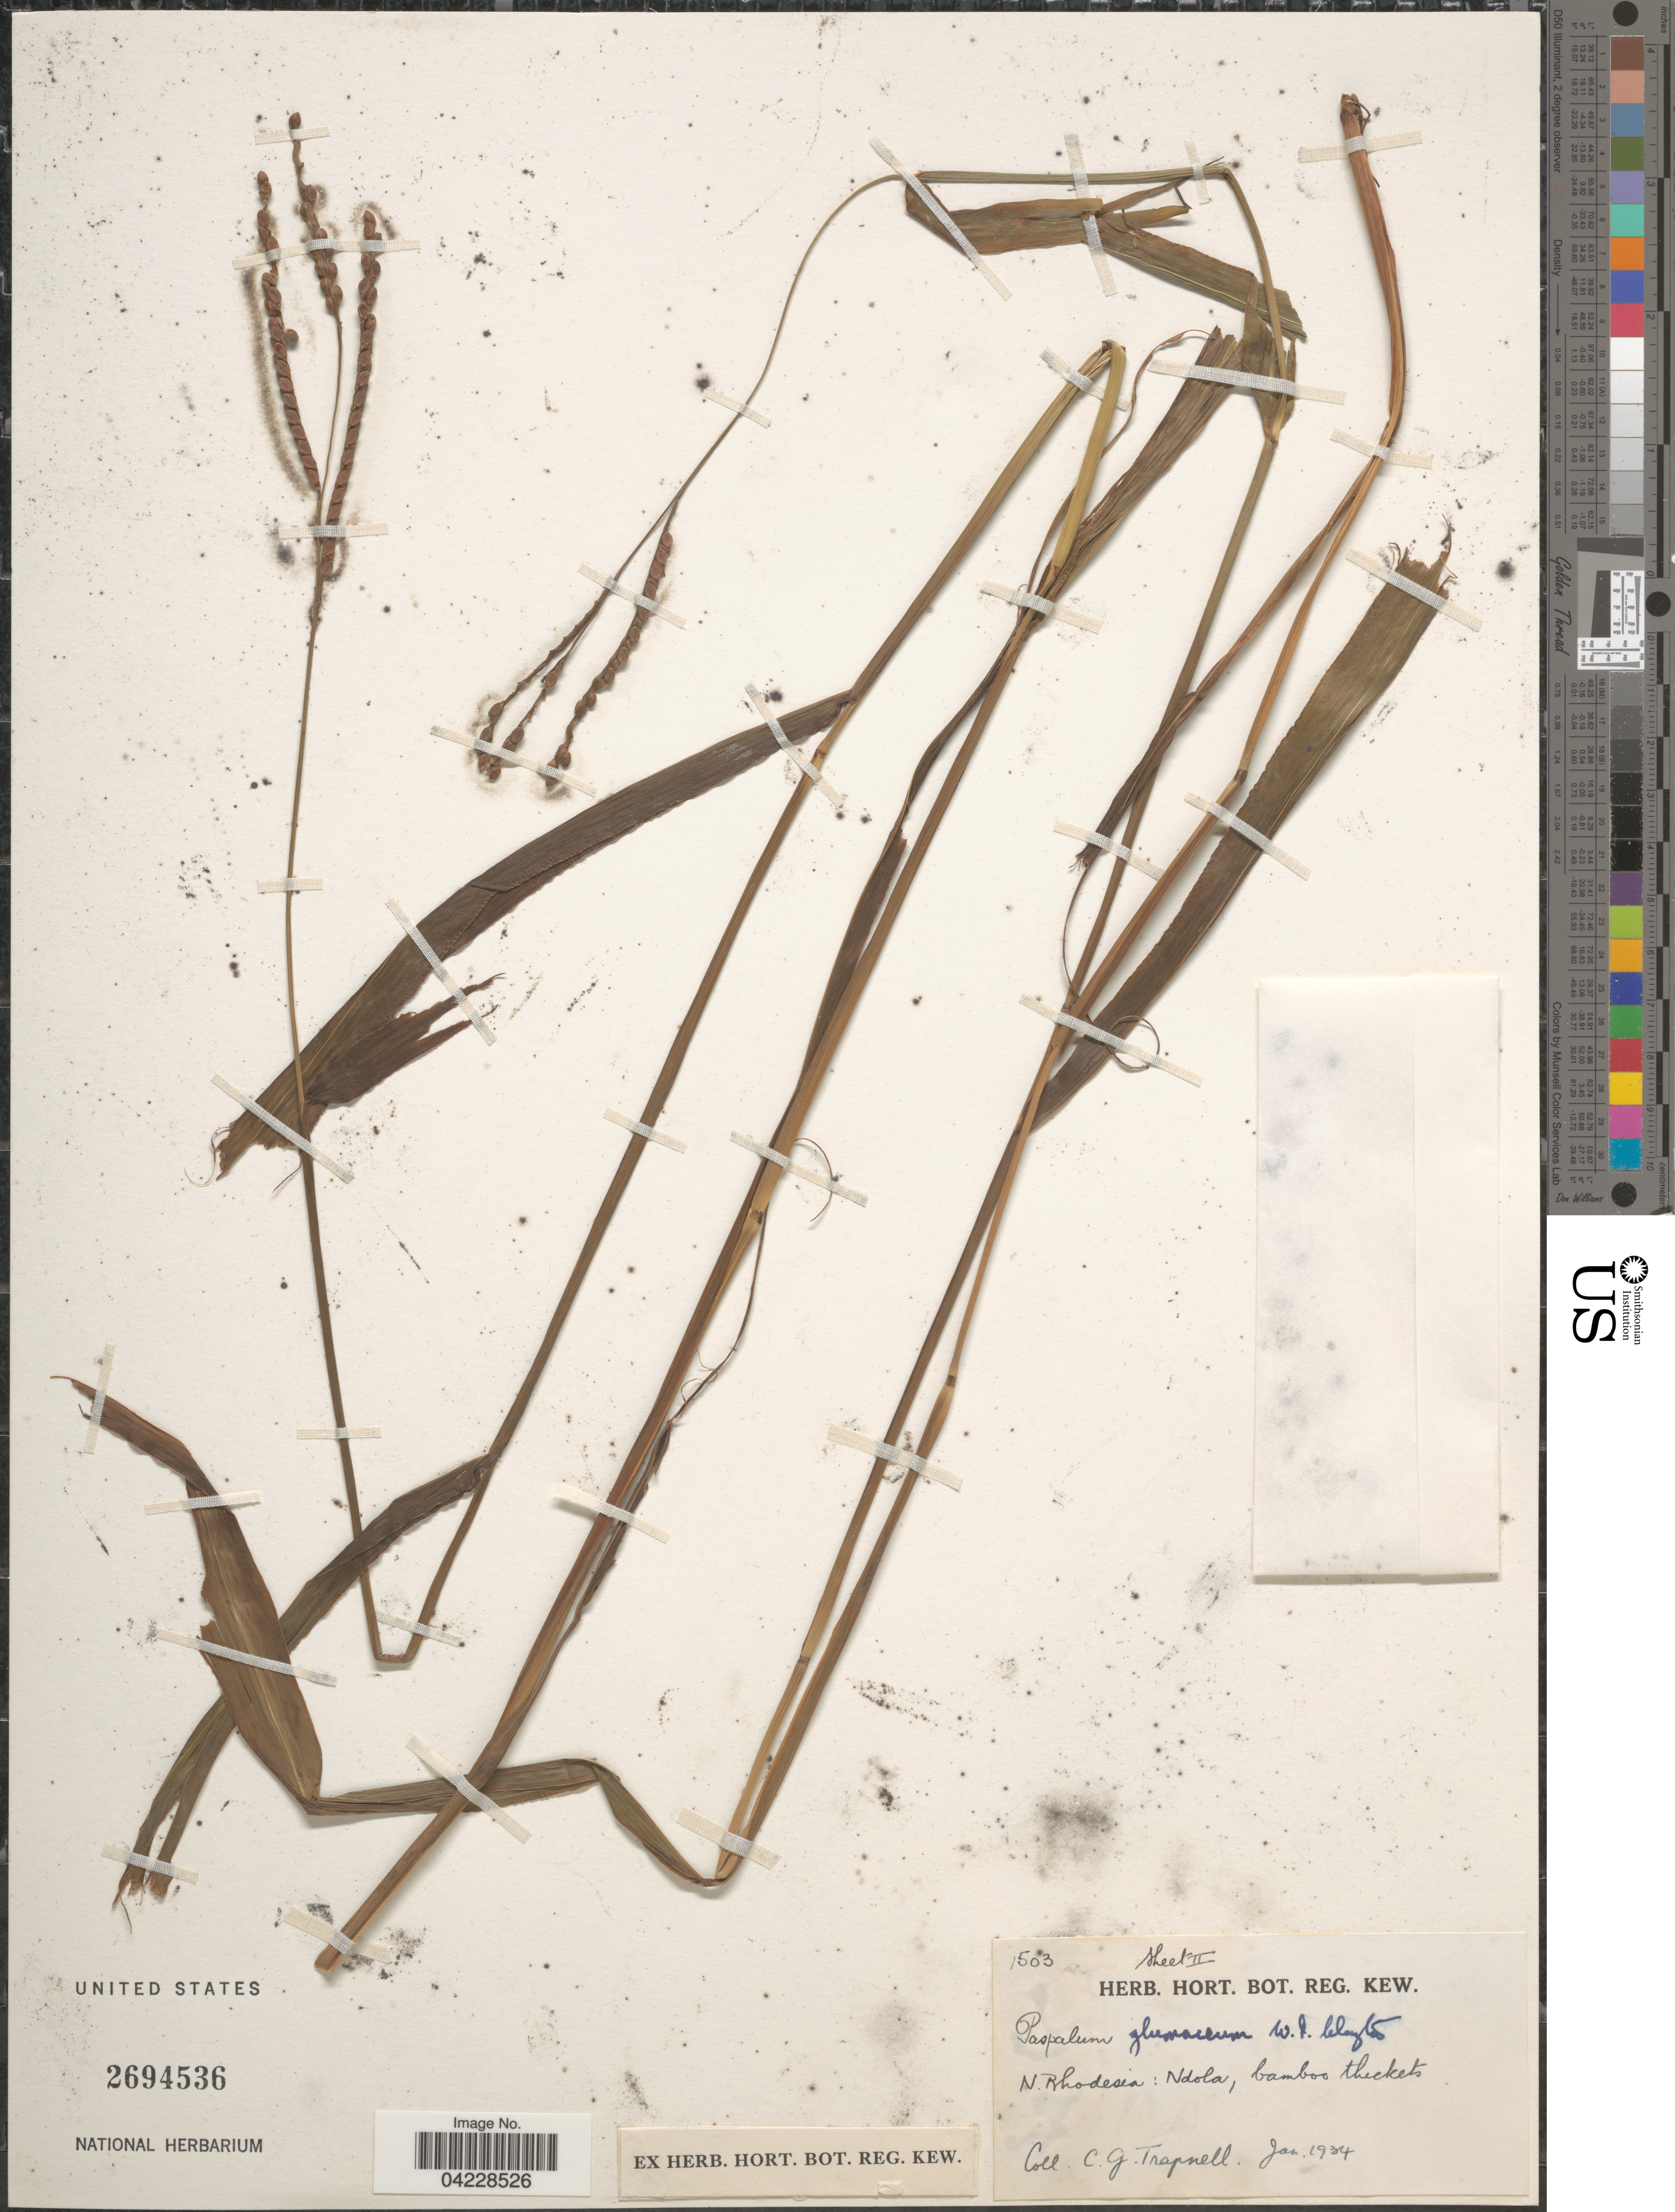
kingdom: Plantae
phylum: Tracheophyta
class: Liliopsida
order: Poales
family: Poaceae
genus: Paspalum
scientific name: Paspalum glumaceum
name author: Clayton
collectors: C. Trapnell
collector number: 1503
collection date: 1934-01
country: Zambia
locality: N. Rhodesia : Ndola.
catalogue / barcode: US 2694536